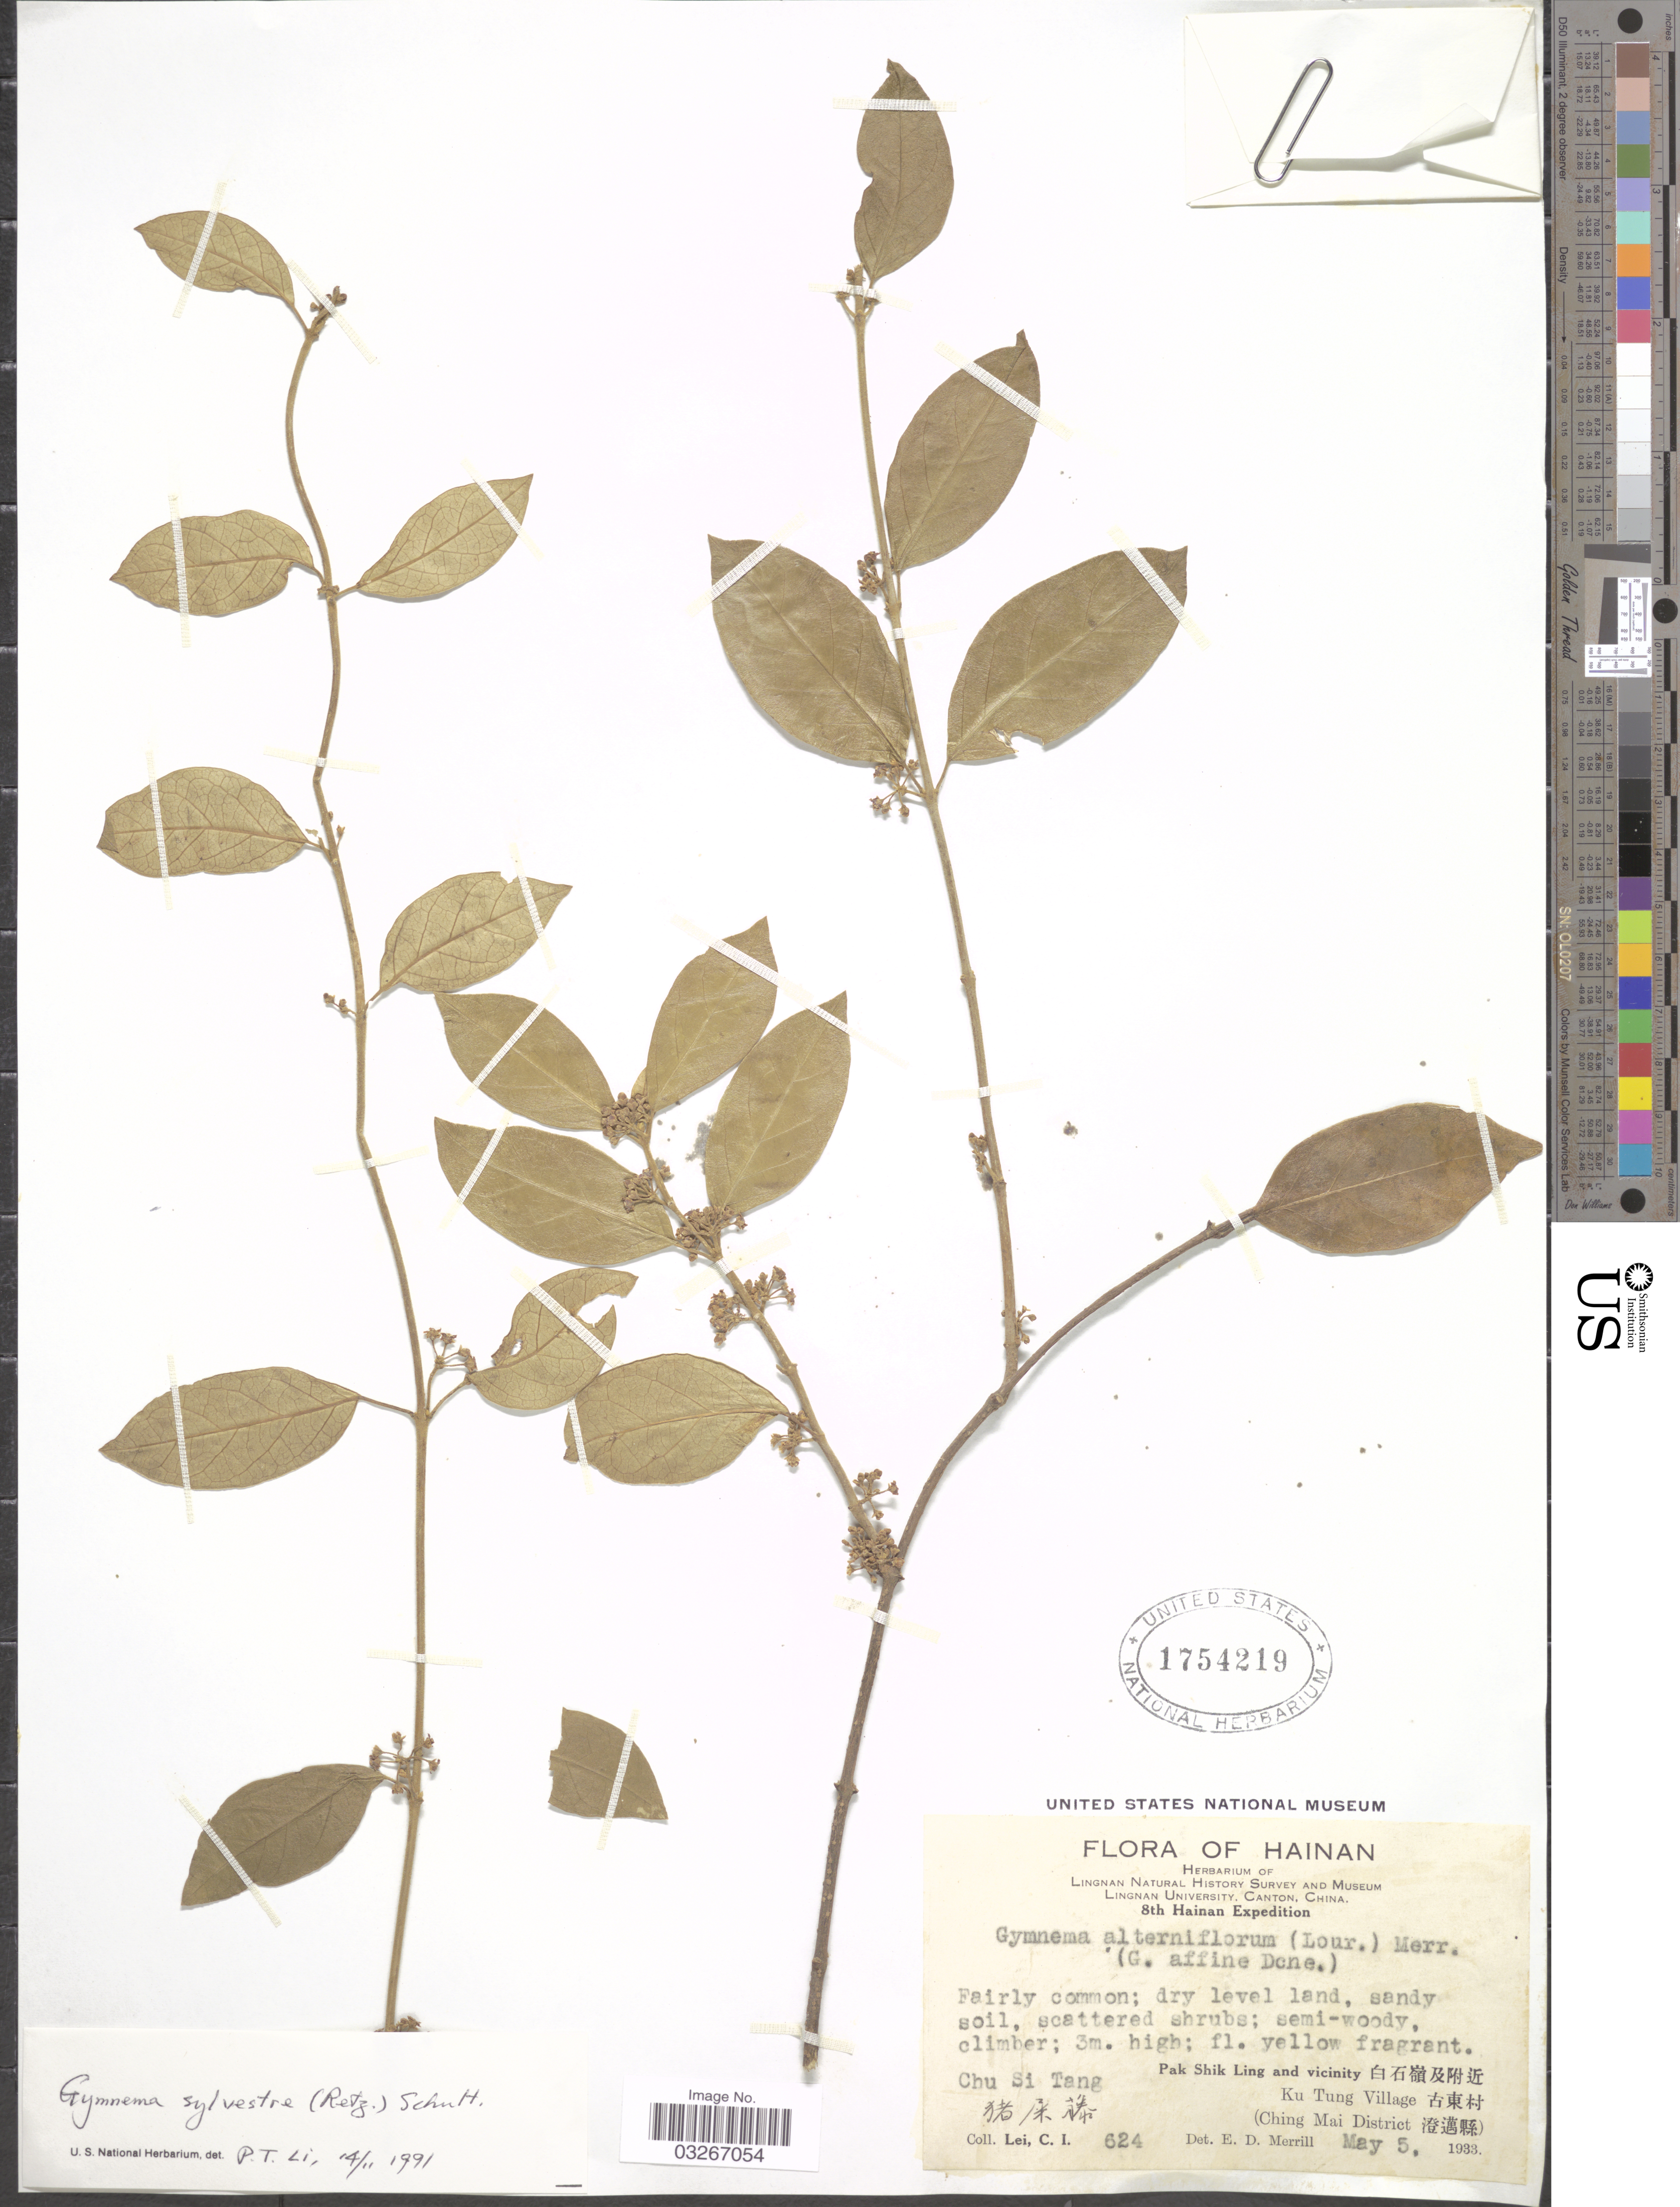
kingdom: Plantae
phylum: Tracheophyta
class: Magnoliopsida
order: Gentianales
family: Apocynaceae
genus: Gymnema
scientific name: Gymnema sylvestre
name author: (Retz.) R. Br. ex Schult. in Roem. & Schult.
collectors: C. I. Lei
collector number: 624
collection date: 1933-05-05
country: China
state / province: Hainan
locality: Chu Si Tang. [unsure placement] Pak Shik Ling and vicinity X. Ku Tung Village X. (Ching Mai District X).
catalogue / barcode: US 1754219